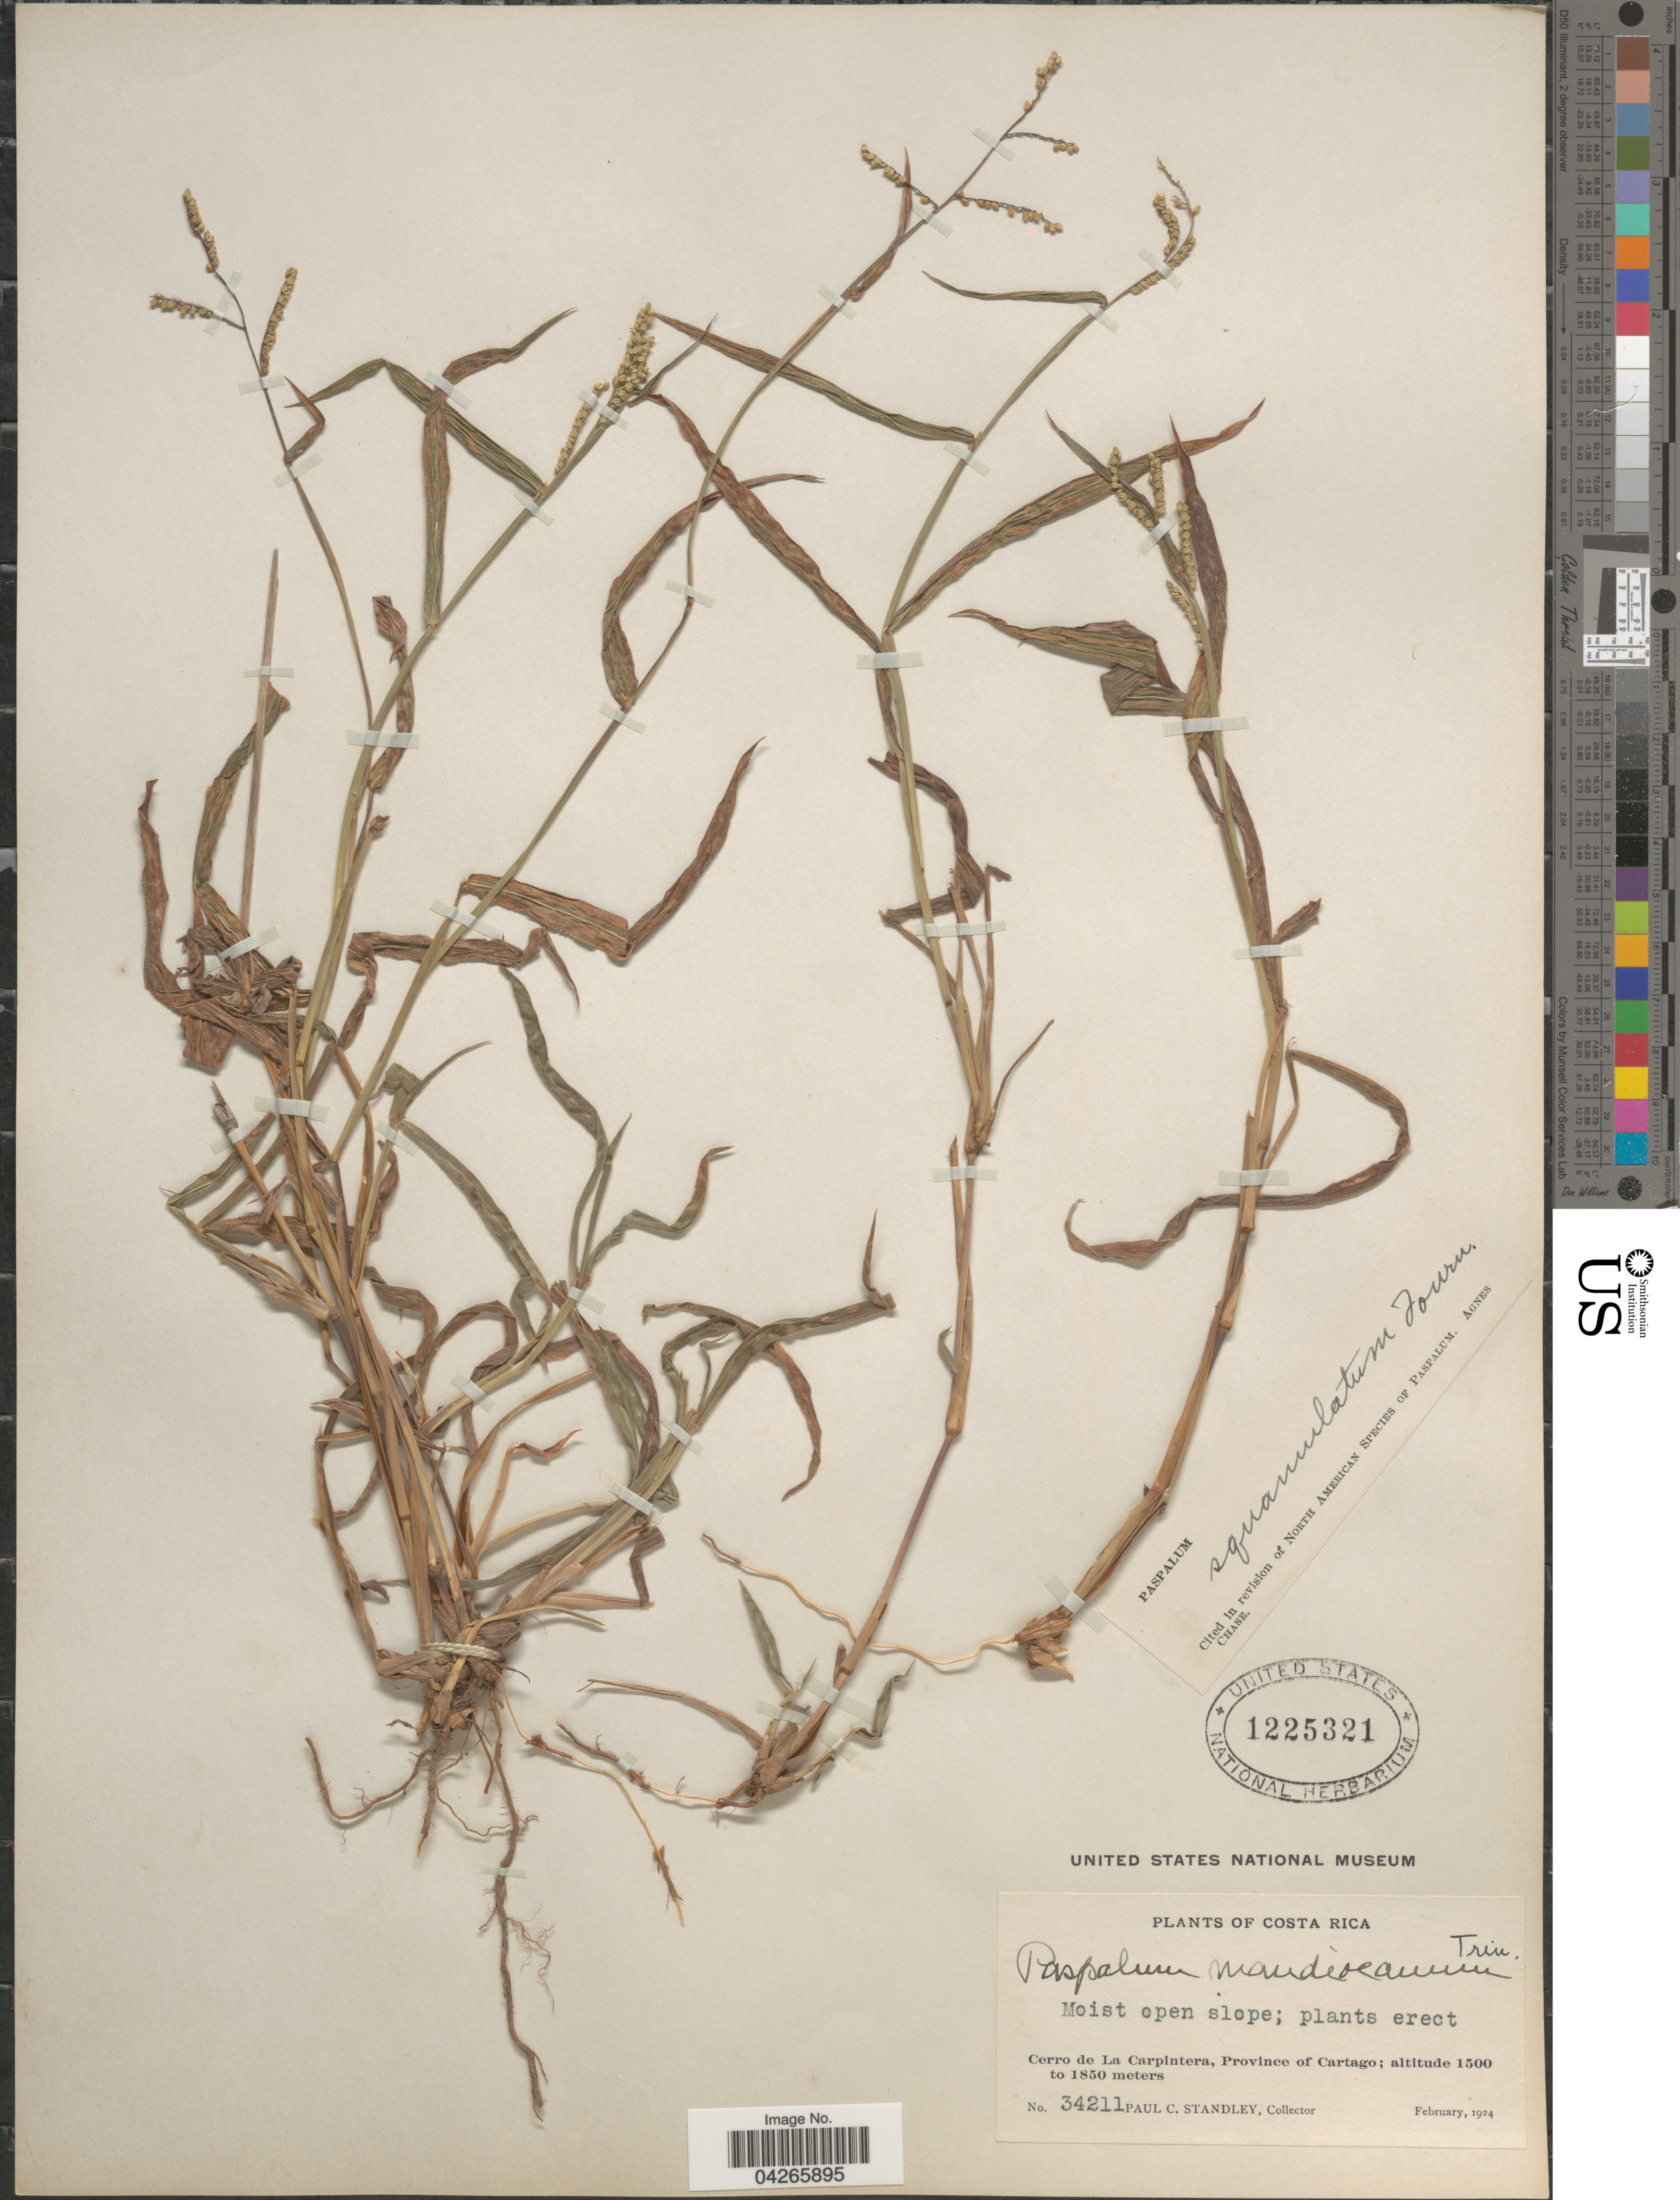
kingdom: Plantae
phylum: Tracheophyta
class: Liliopsida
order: Poales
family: Poaceae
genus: Paspalum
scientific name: Paspalum squamulatum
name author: E. Fourn.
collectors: P. C. Standley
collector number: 34211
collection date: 1924-02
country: Costa Rica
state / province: Cartago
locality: Cerro de La Carpintera.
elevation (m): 1500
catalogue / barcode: US 1225321